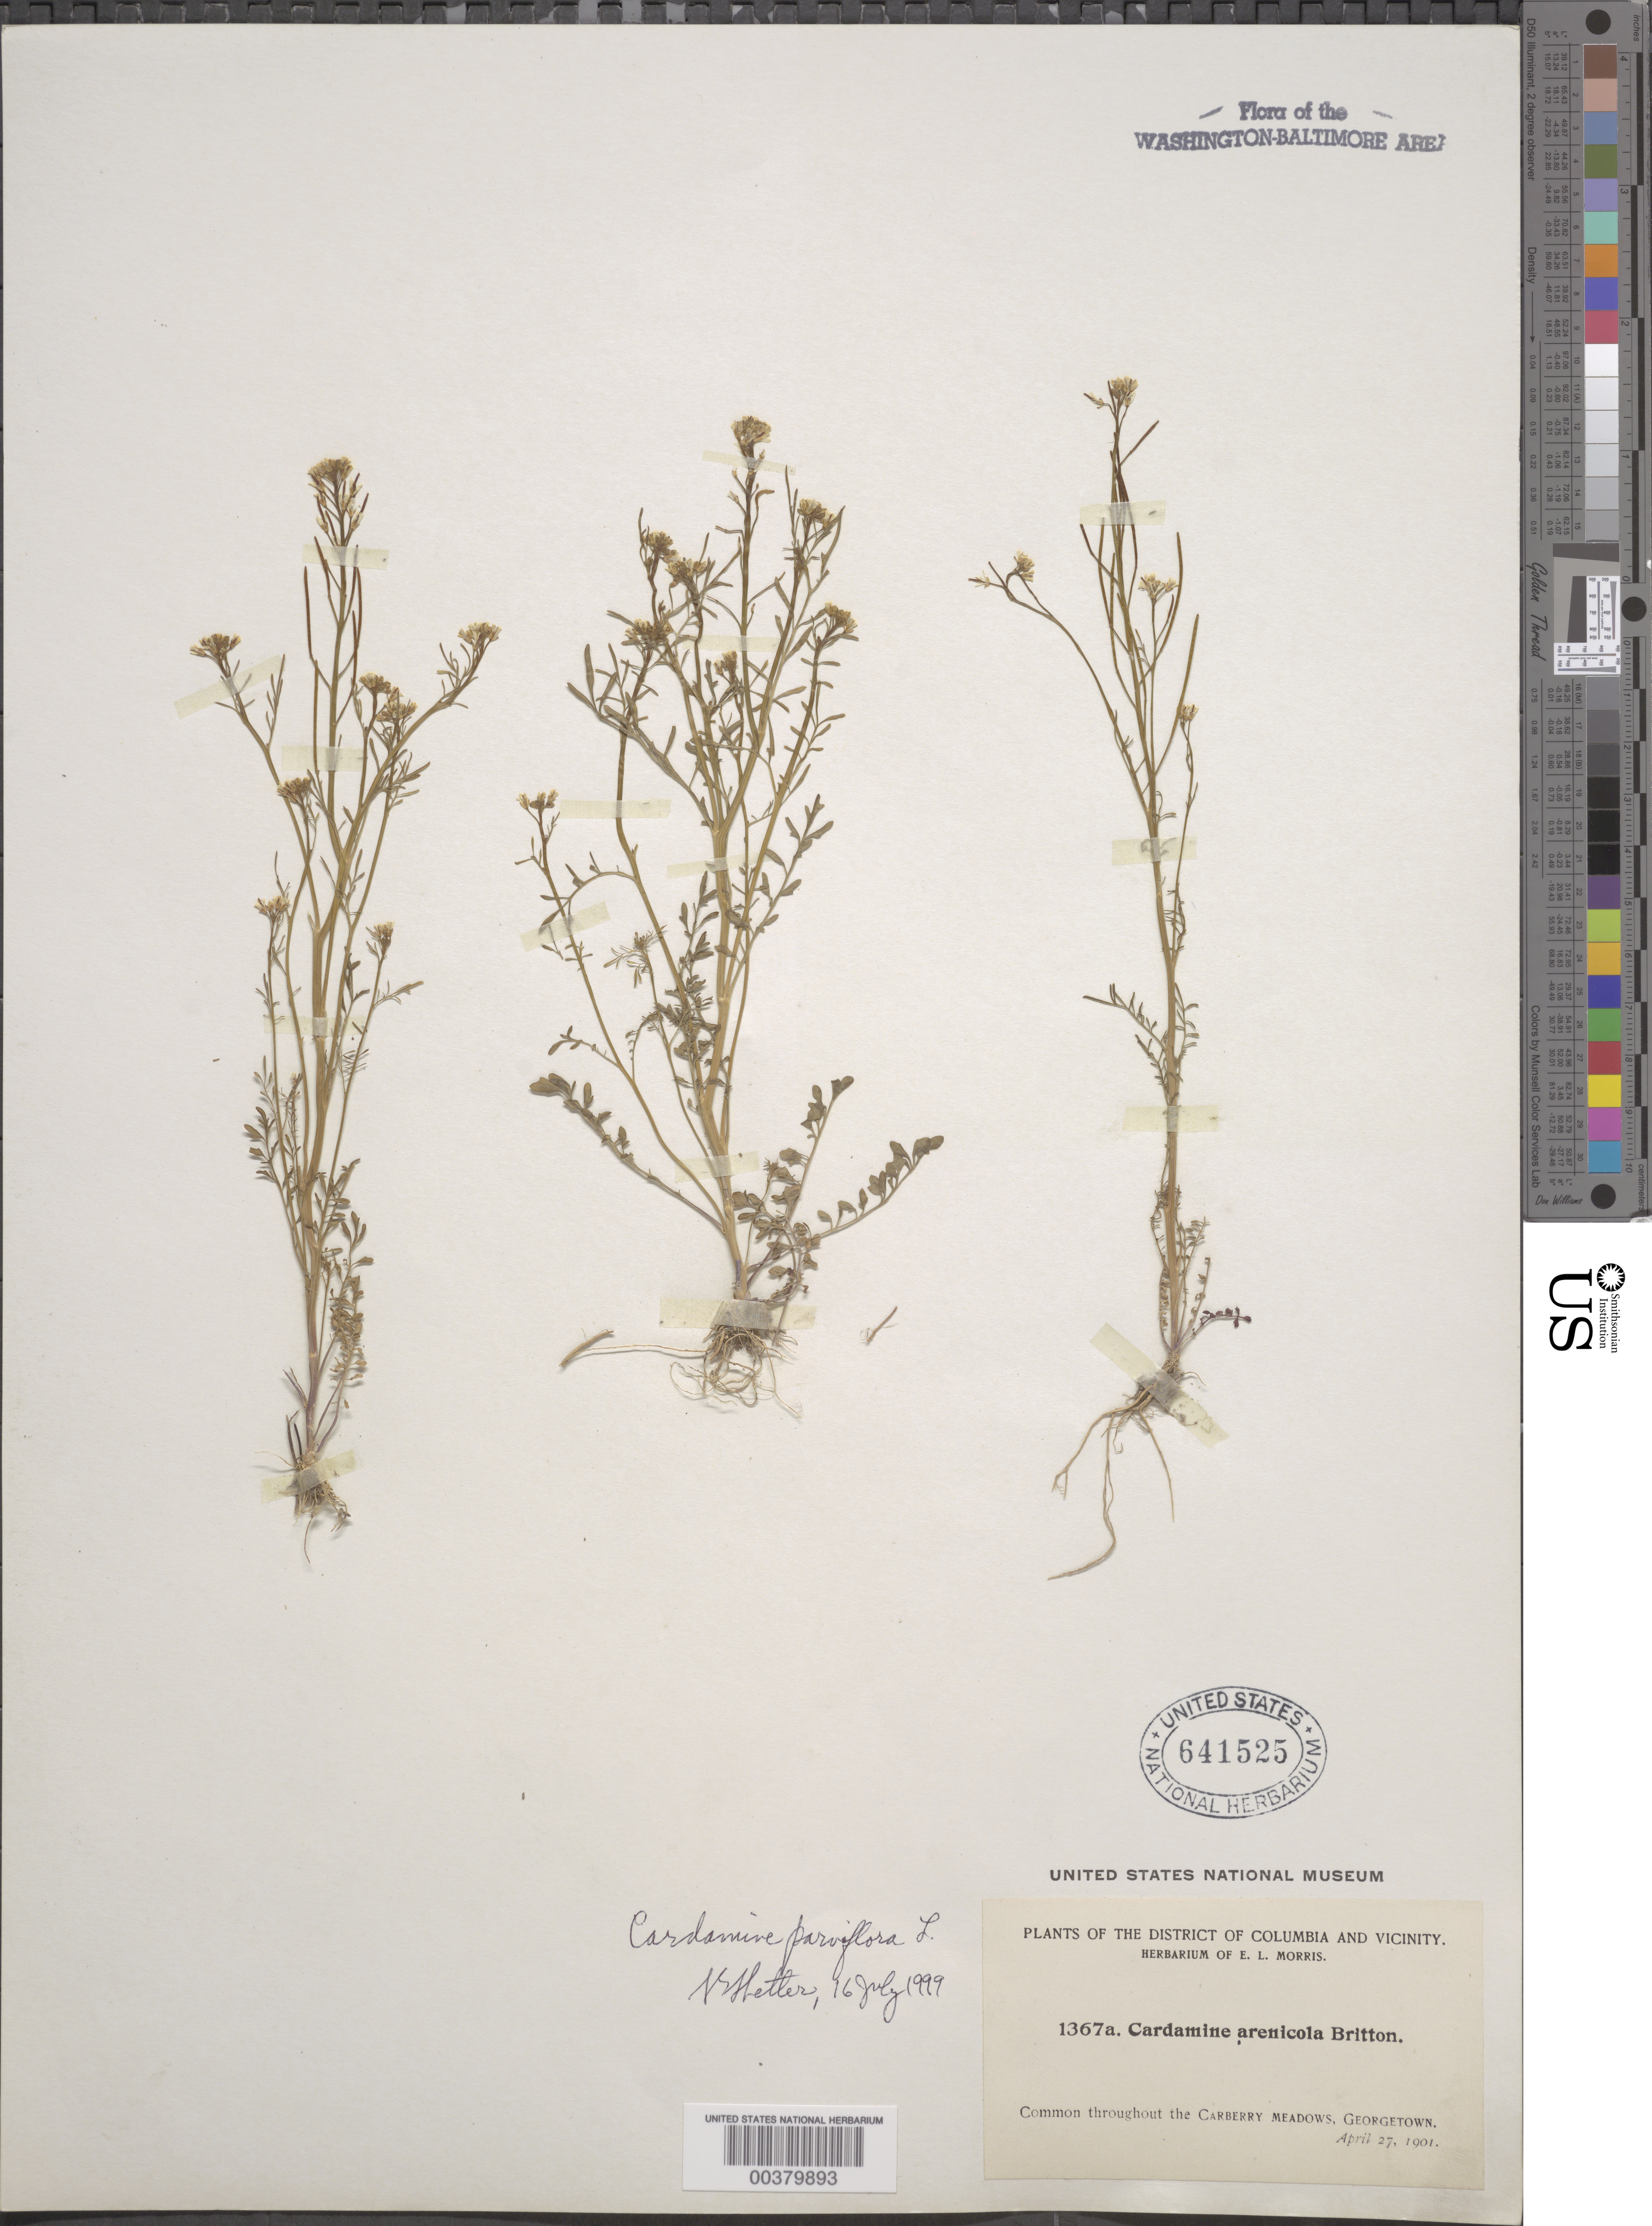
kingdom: Plantae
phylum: Tracheophyta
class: Magnoliopsida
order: Brassicales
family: Brassicaceae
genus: Cardamine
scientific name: Cardamine parviflora var. arenicola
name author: (Britton) O.E. Schulz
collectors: E. L. Morris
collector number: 1367A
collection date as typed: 27 Apr 1901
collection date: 1901-04-27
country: United States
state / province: District of Columbia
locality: Carberry meadows, Georgetown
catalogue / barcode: US 641525